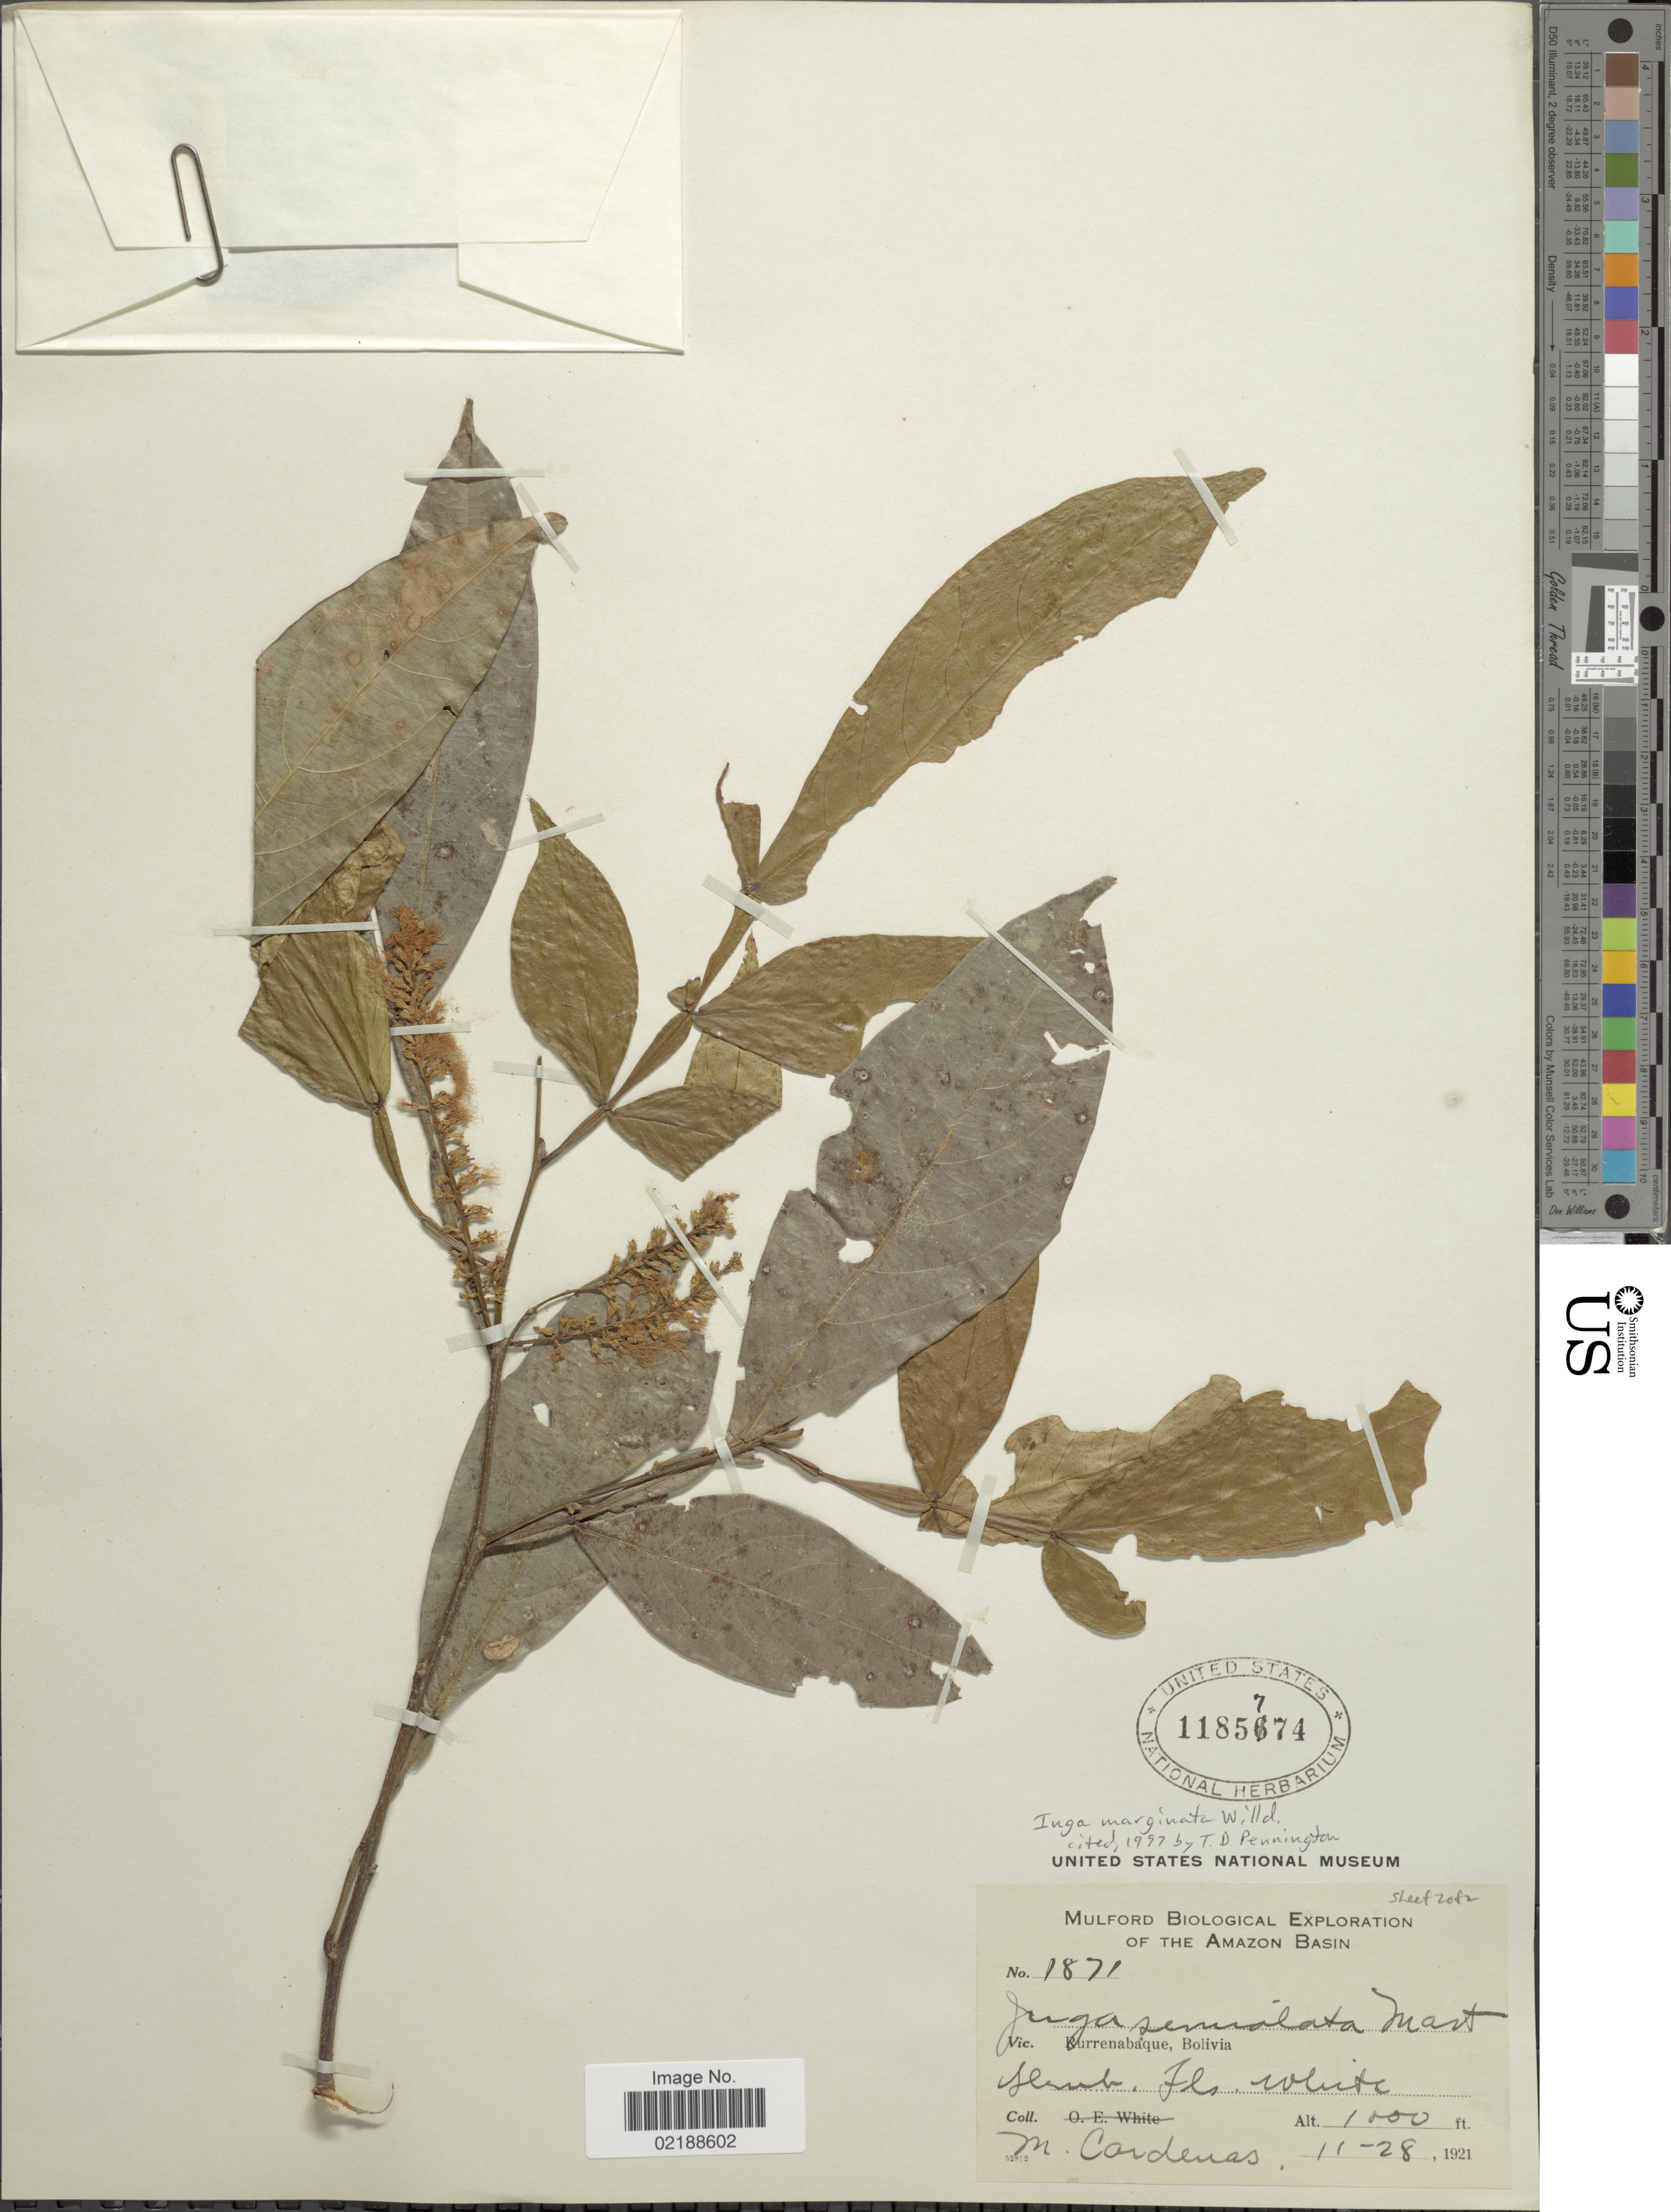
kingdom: Plantae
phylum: Tracheophyta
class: Magnoliopsida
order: Fabales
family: Fabaceae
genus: Inga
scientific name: Inga marginata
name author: Willd.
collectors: M. Cárdenas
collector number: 1871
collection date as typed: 11-28-1921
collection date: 1921-11-28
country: Bolivia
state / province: Beni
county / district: José Ballivián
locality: Rurrenabaque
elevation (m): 305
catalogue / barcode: US 1185774